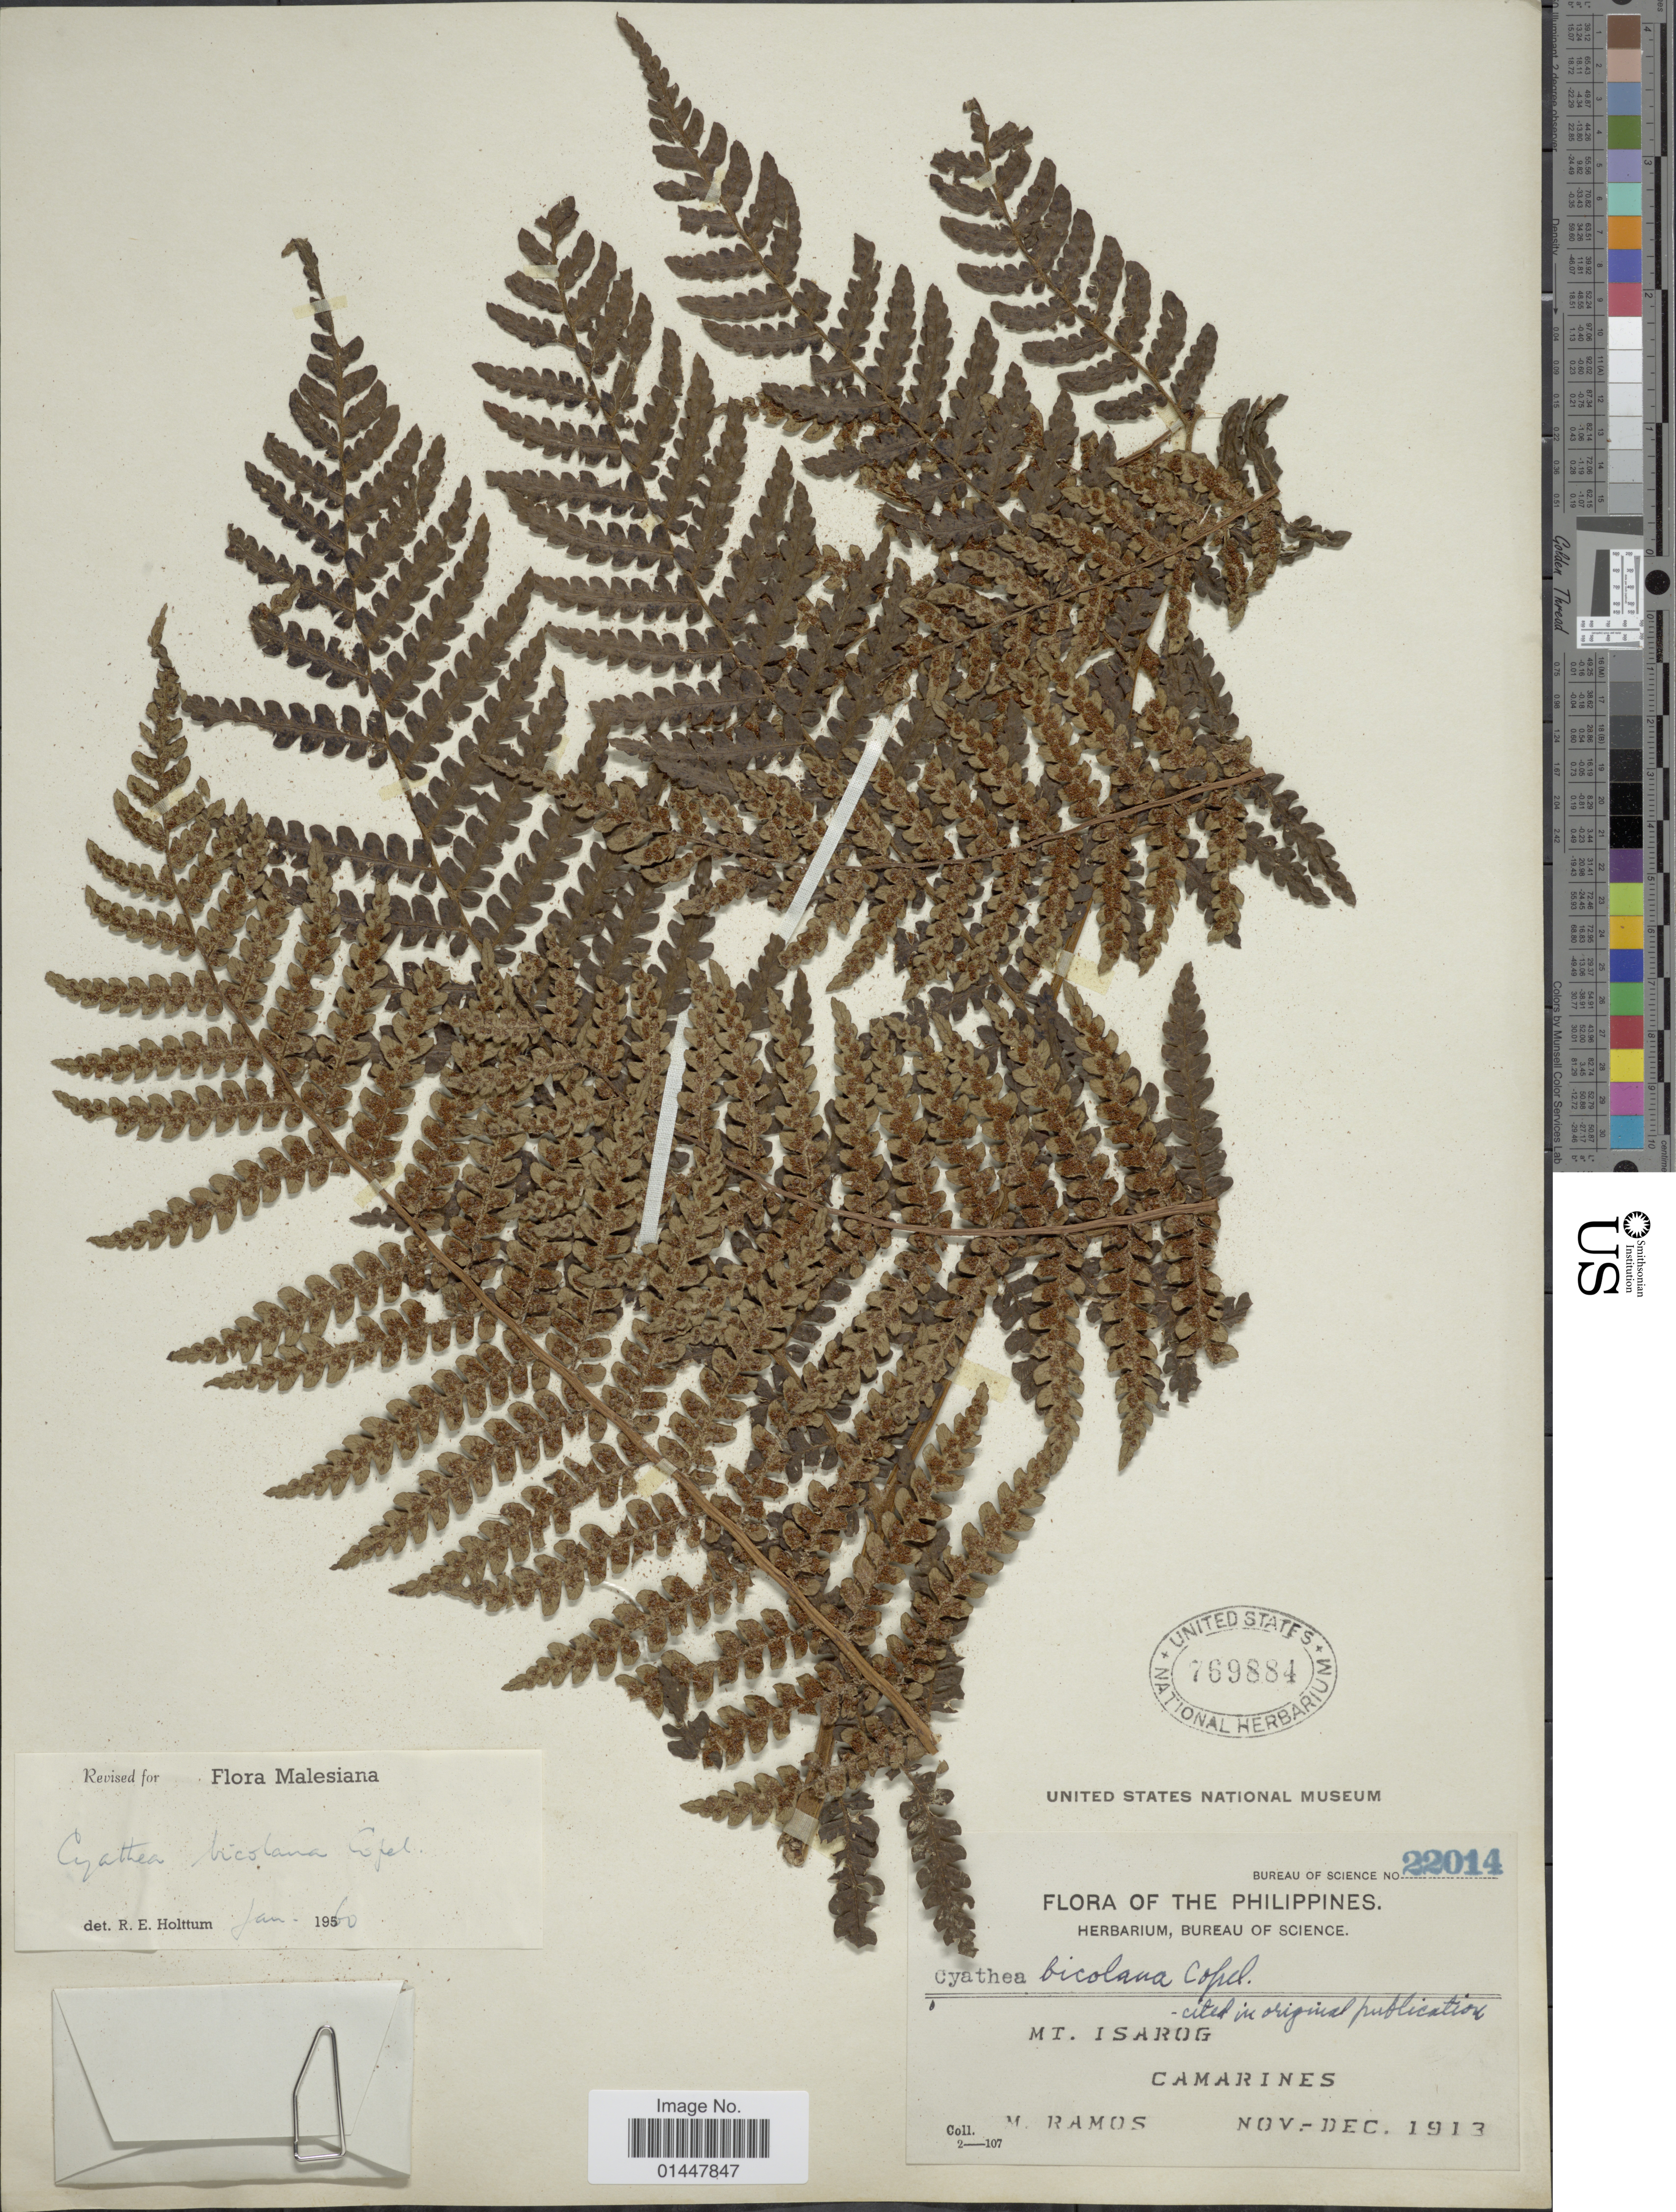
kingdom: Plantae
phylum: Tracheophyta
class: Polypodiopsida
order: Cyatheales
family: Cyatheaceae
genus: Sphaeropteris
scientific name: Sphaeropteris philippinensis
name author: (Baker) R.M. Tryon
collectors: M. Ramos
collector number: Bureau of Science 22014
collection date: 1913-11/1913-12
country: Philippines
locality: Mt. Isarog, Camarines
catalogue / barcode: US 769884